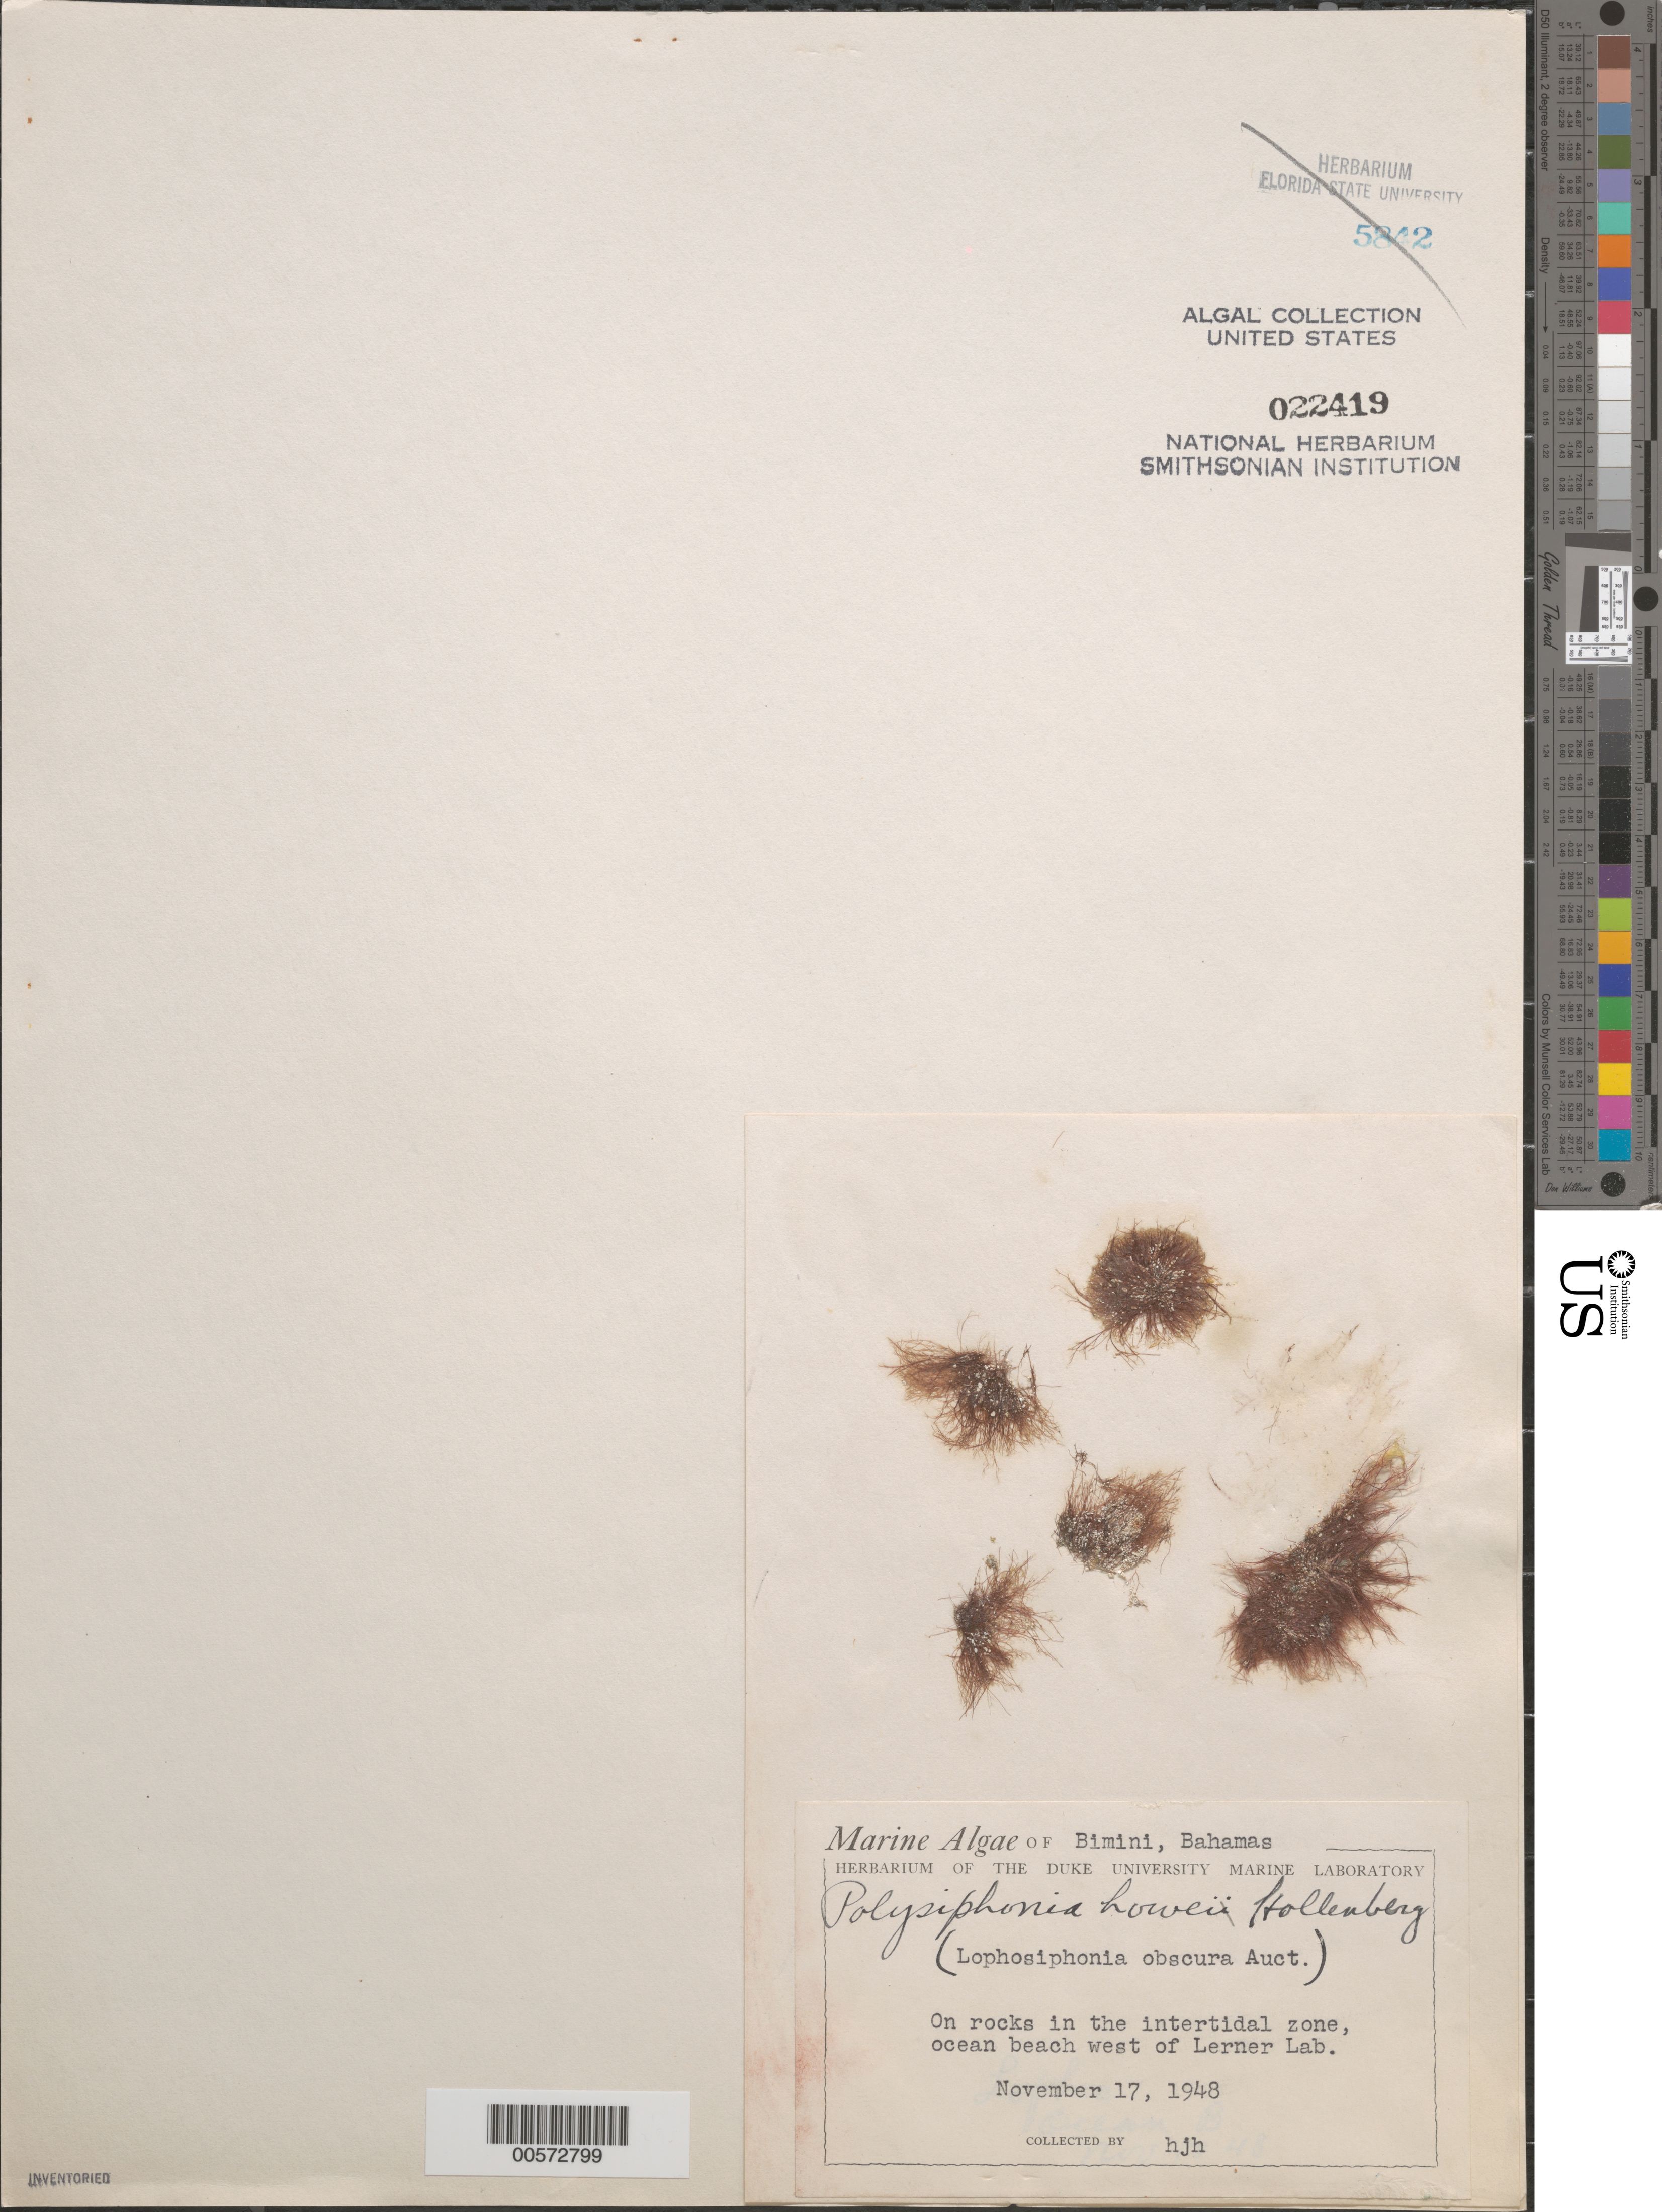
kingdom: Plantae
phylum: Rhodophyta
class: Florideophyceae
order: Ceramiales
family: Rhodomelaceae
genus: Wilsonosiphonia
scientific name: Wilsonosiphonia howei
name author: (Hollenb.) D.E.Bustamante et al.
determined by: Algae name updating Project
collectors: H. J. Humm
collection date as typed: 17 Nov 1948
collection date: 1948-11-17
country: Bahamas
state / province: Biminis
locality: West of lerner laboratory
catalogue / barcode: US 22419